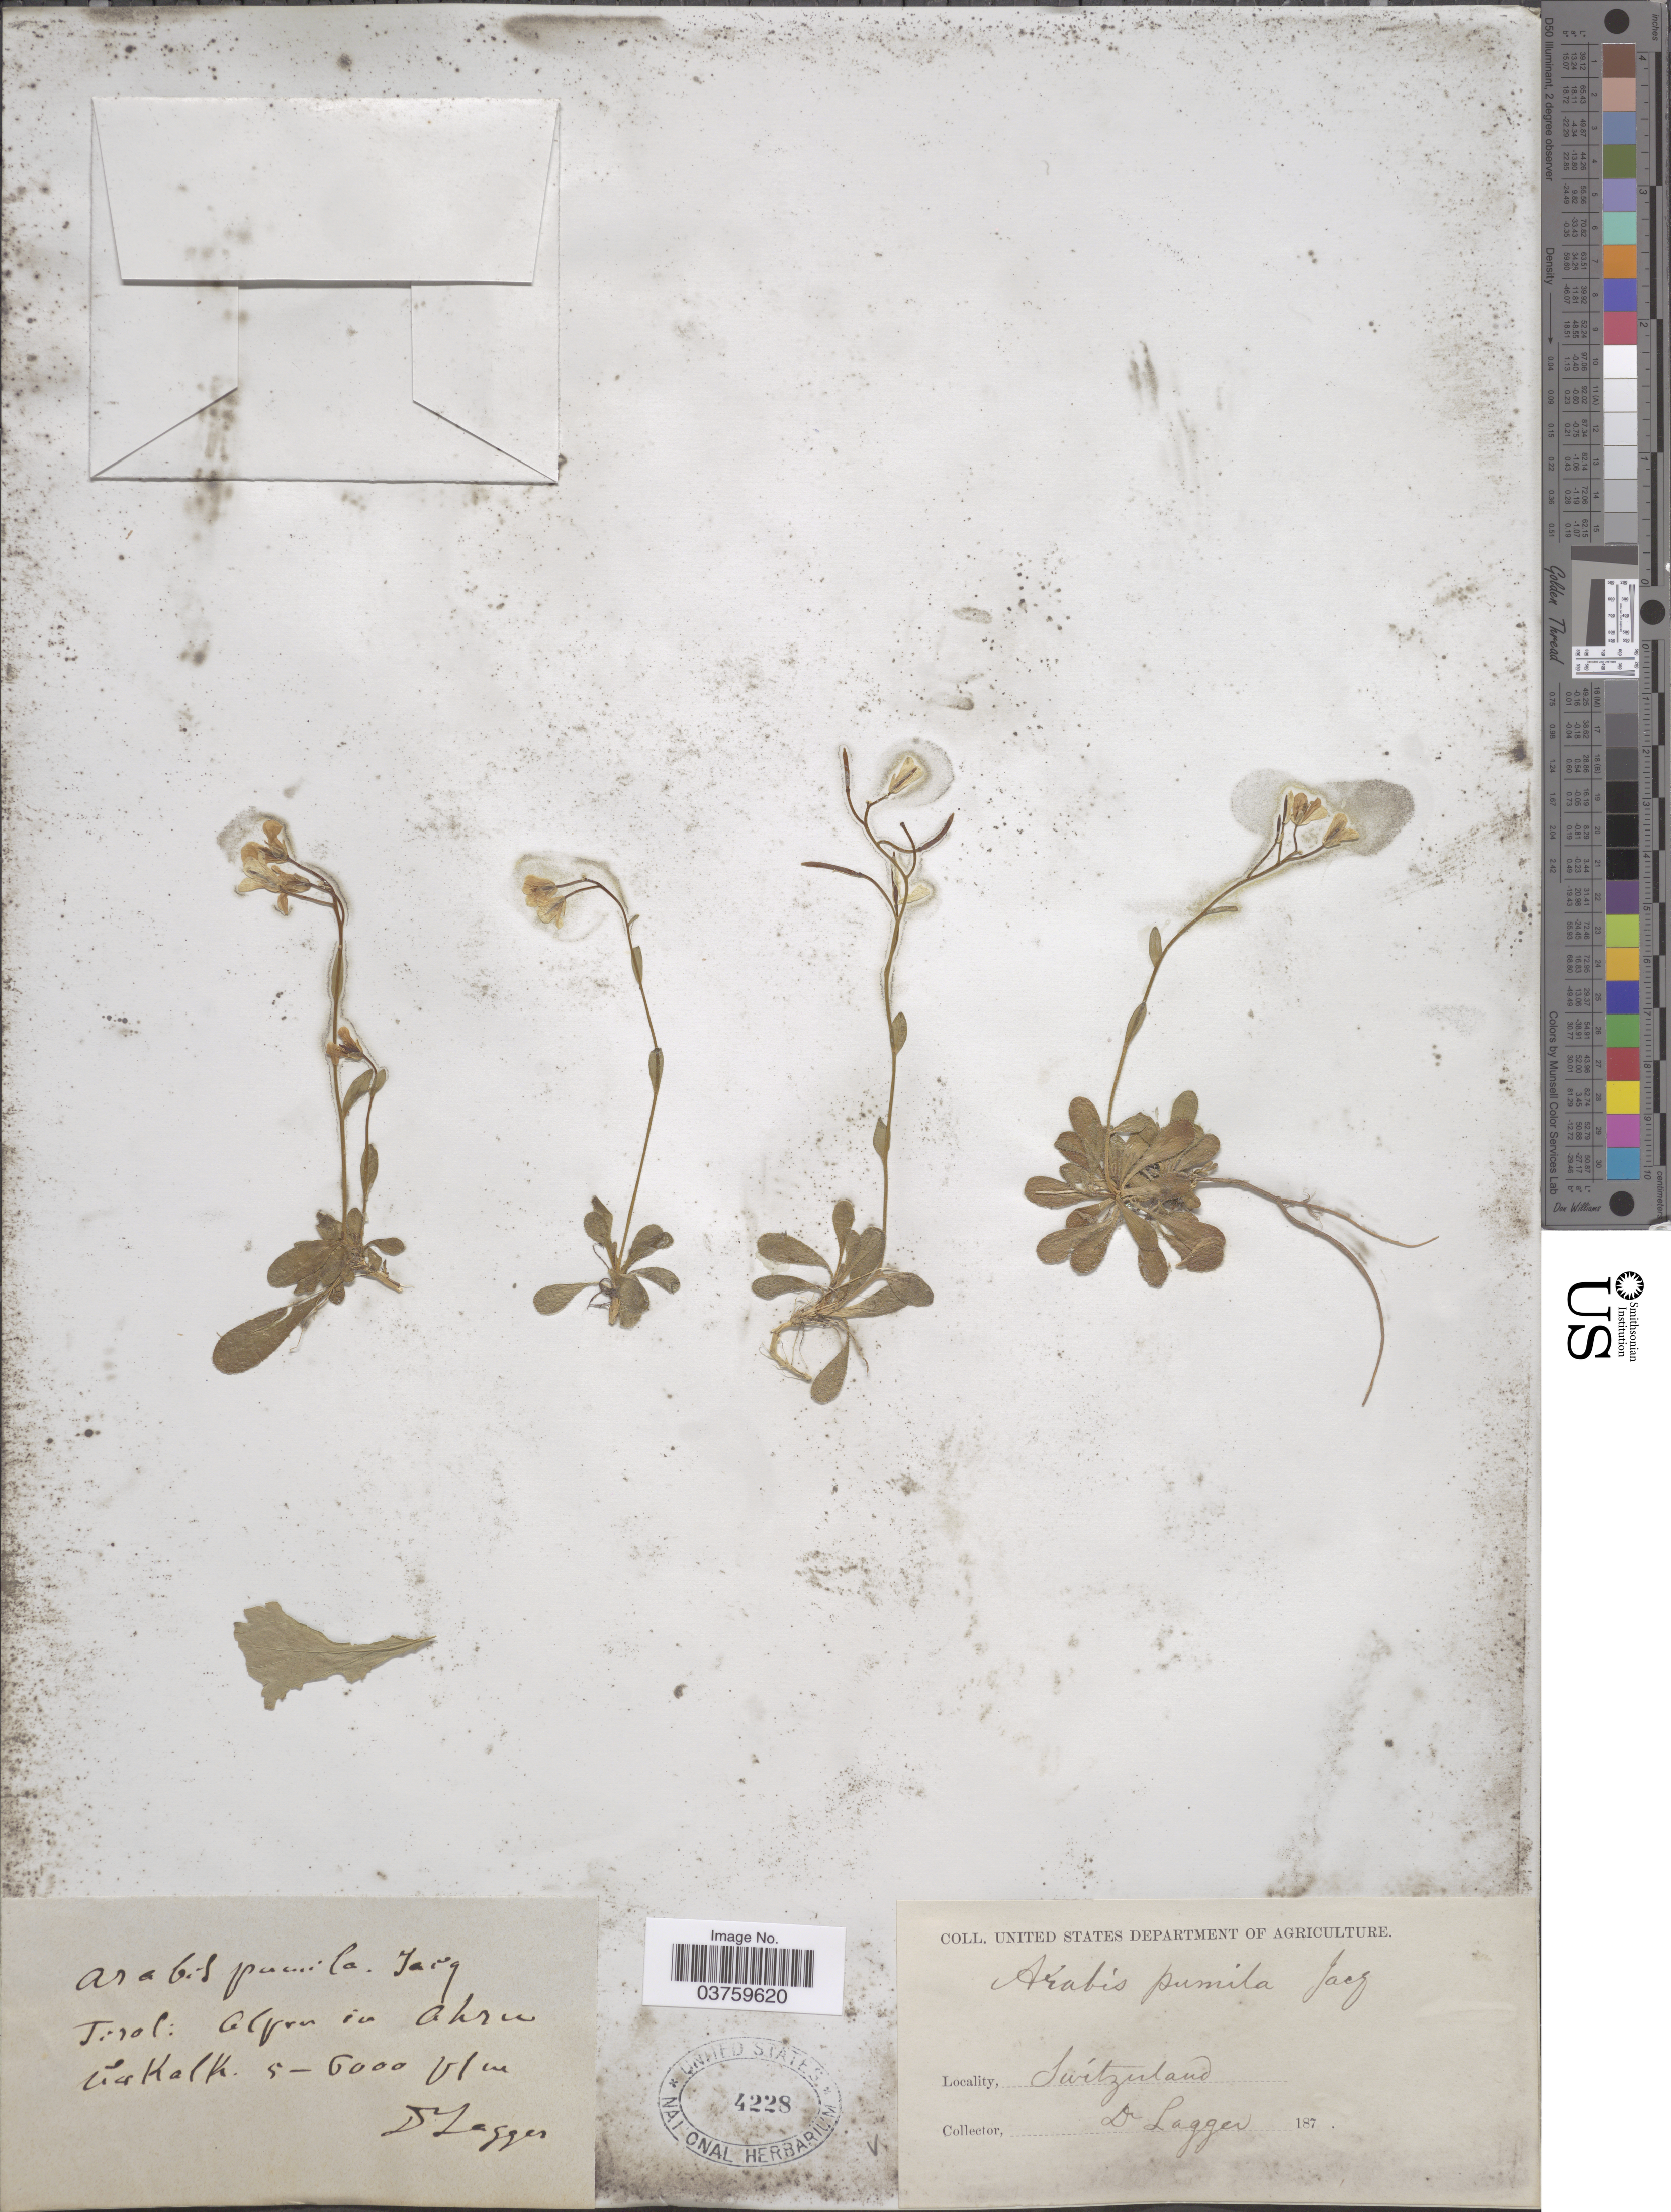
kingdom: Plantae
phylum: Tracheophyta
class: Magnoliopsida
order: Brassicales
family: Brassicaceae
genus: Arabis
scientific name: Arabis pumila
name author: Jacq.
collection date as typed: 187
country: Italy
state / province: Trentino-Alto Adige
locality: Tirol: Alpen in Ahren Rio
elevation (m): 5000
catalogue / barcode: US 4228